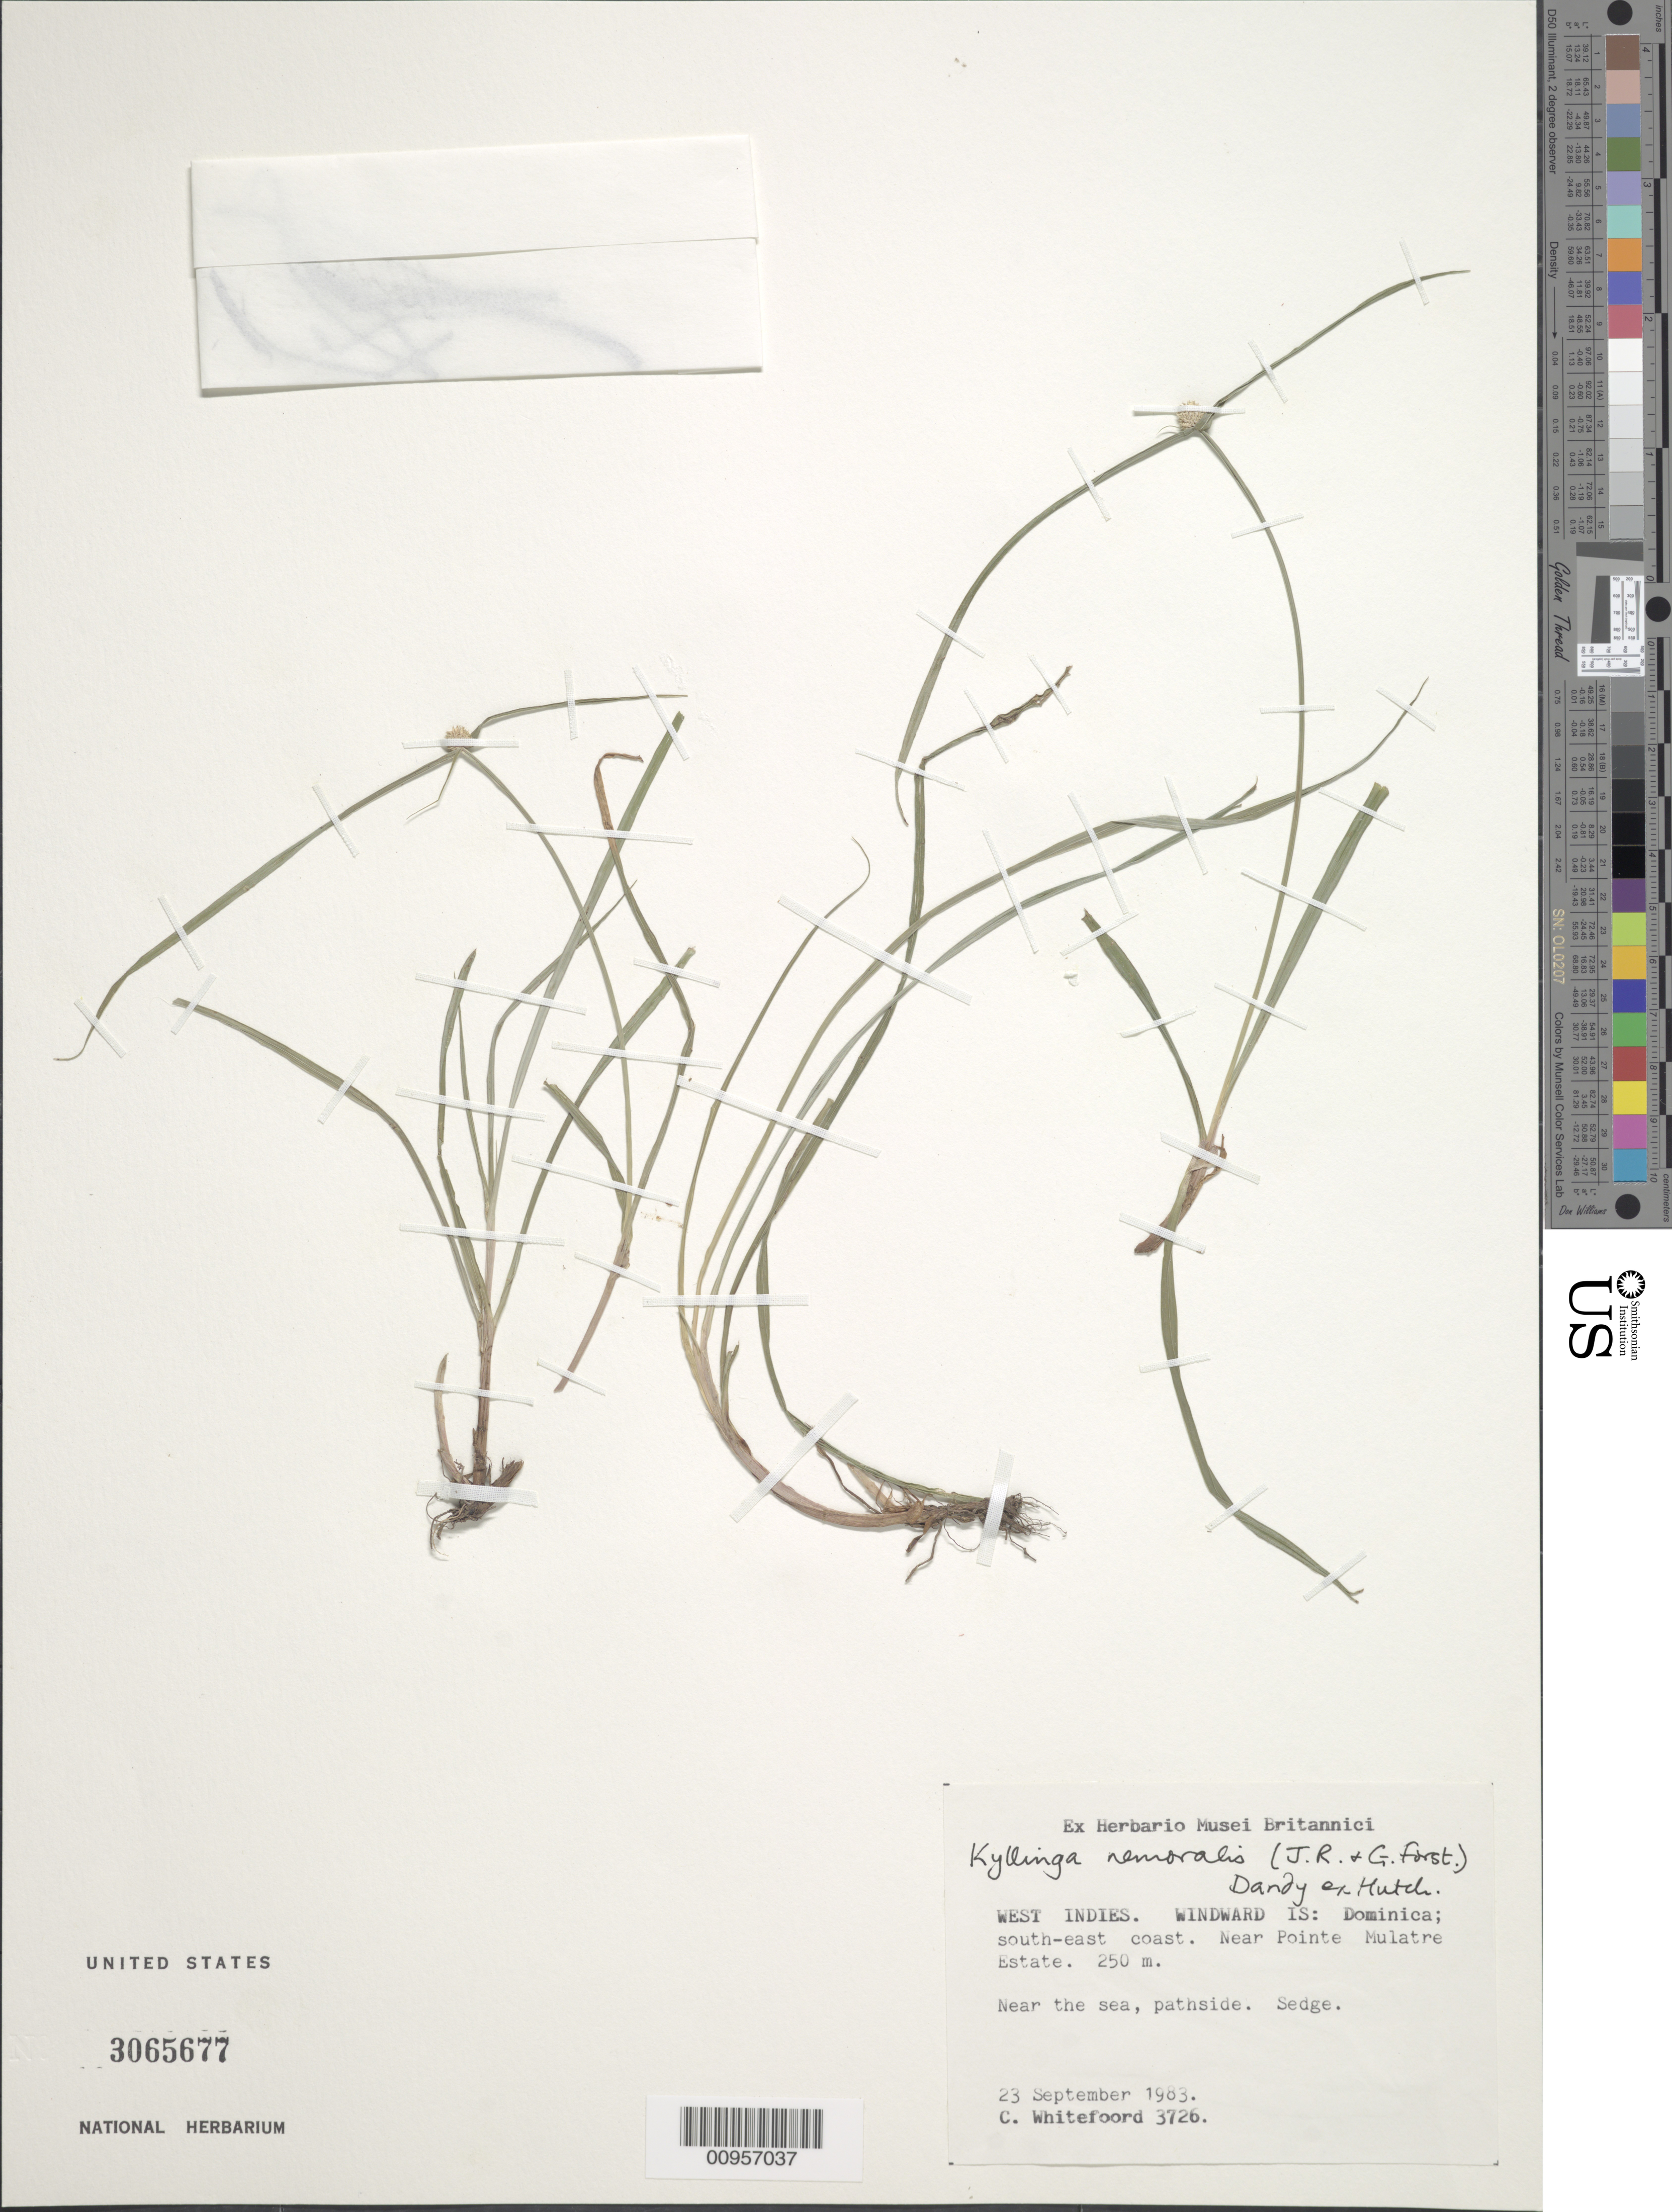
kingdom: Plantae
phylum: Tracheophyta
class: Liliopsida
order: Poales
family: Cyperaceae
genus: Cyperus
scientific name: Cyperus mindorensis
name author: (Steud.) Huygh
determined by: Strong, M. T., (US), Smithsonian Institution - National Museum of Natural History (UNITED STATES)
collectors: C. Whitefoord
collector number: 3726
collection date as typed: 23 Sep 1983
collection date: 1983-09-23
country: Dominica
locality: South-east coast, Near Pointe Mulatre Estate, near the sea, pathside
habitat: Near the sea, pathside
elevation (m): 250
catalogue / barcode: US 3065677